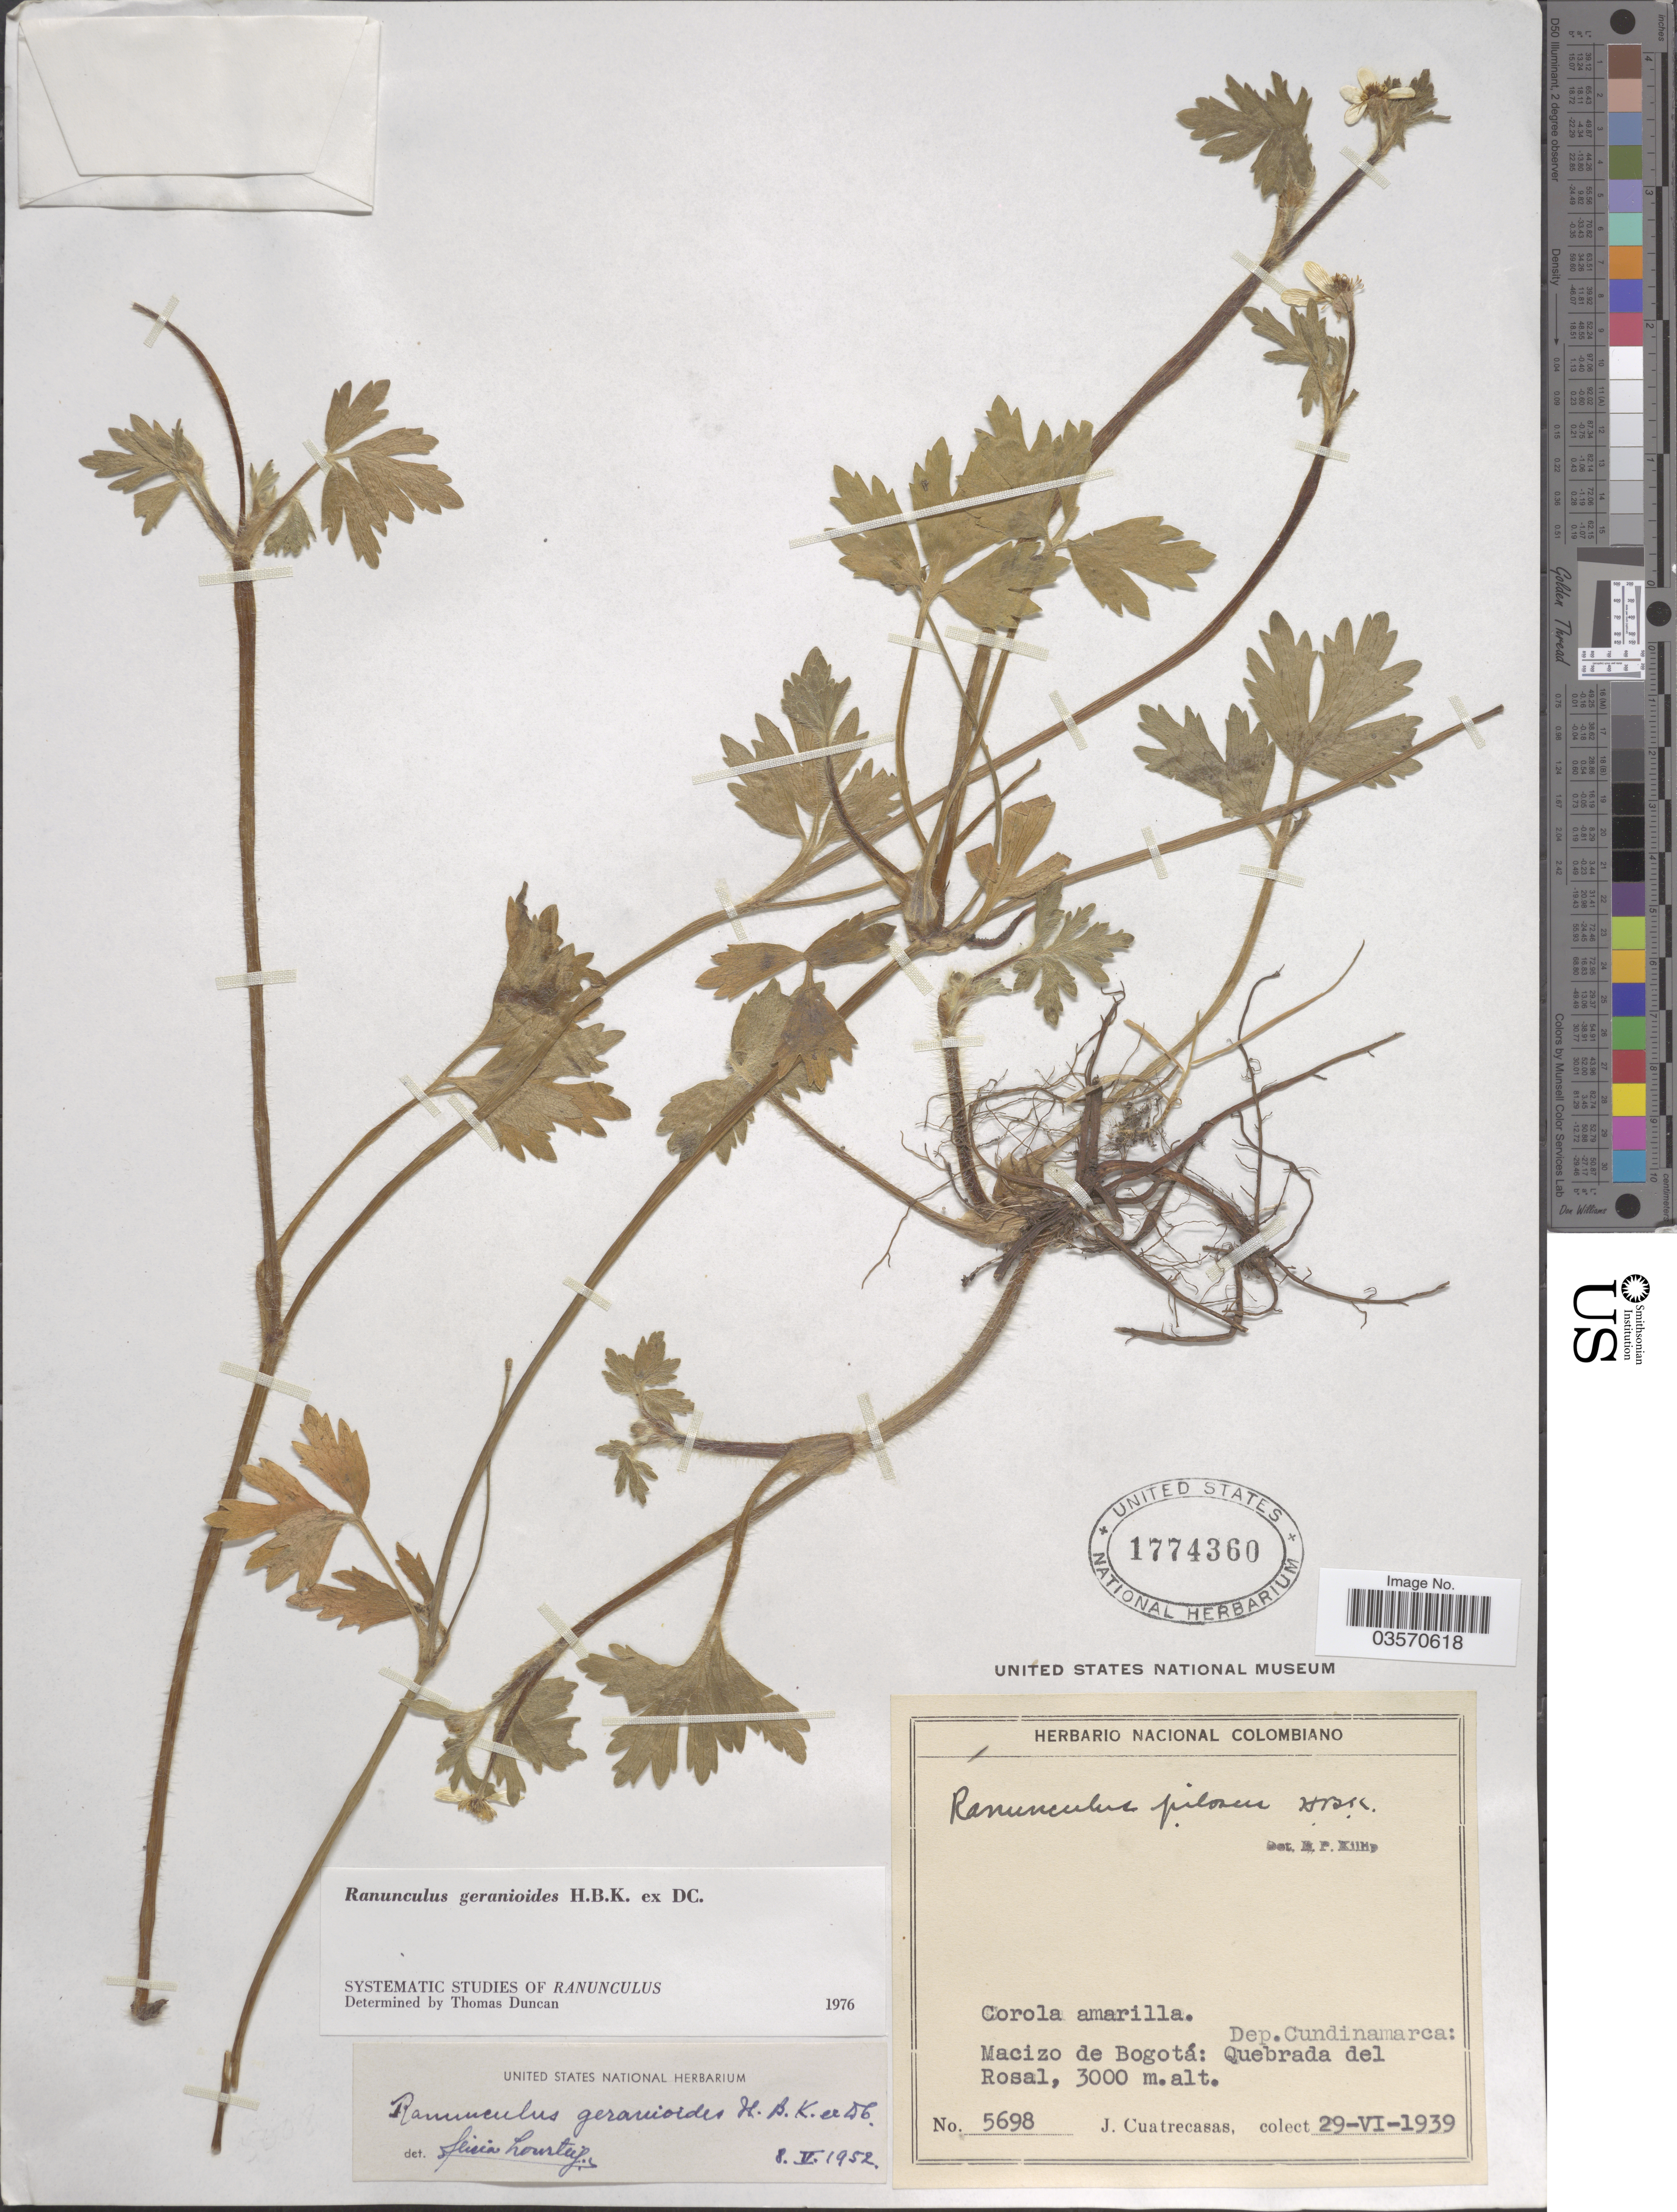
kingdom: Plantae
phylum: Tracheophyta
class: Magnoliopsida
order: Ranunculales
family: Ranunculaceae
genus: Ranunculus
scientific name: Ranunculus geranioides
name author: Humb. et al. ex DC.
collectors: J. Cuatrecasas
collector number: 5698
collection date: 1939-06-29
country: Colombia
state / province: Cundinamarca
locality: Dep. Cundinamarca: Macizo de Bogotá: Quebrada del Rosal.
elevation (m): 3000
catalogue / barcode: US 1774360